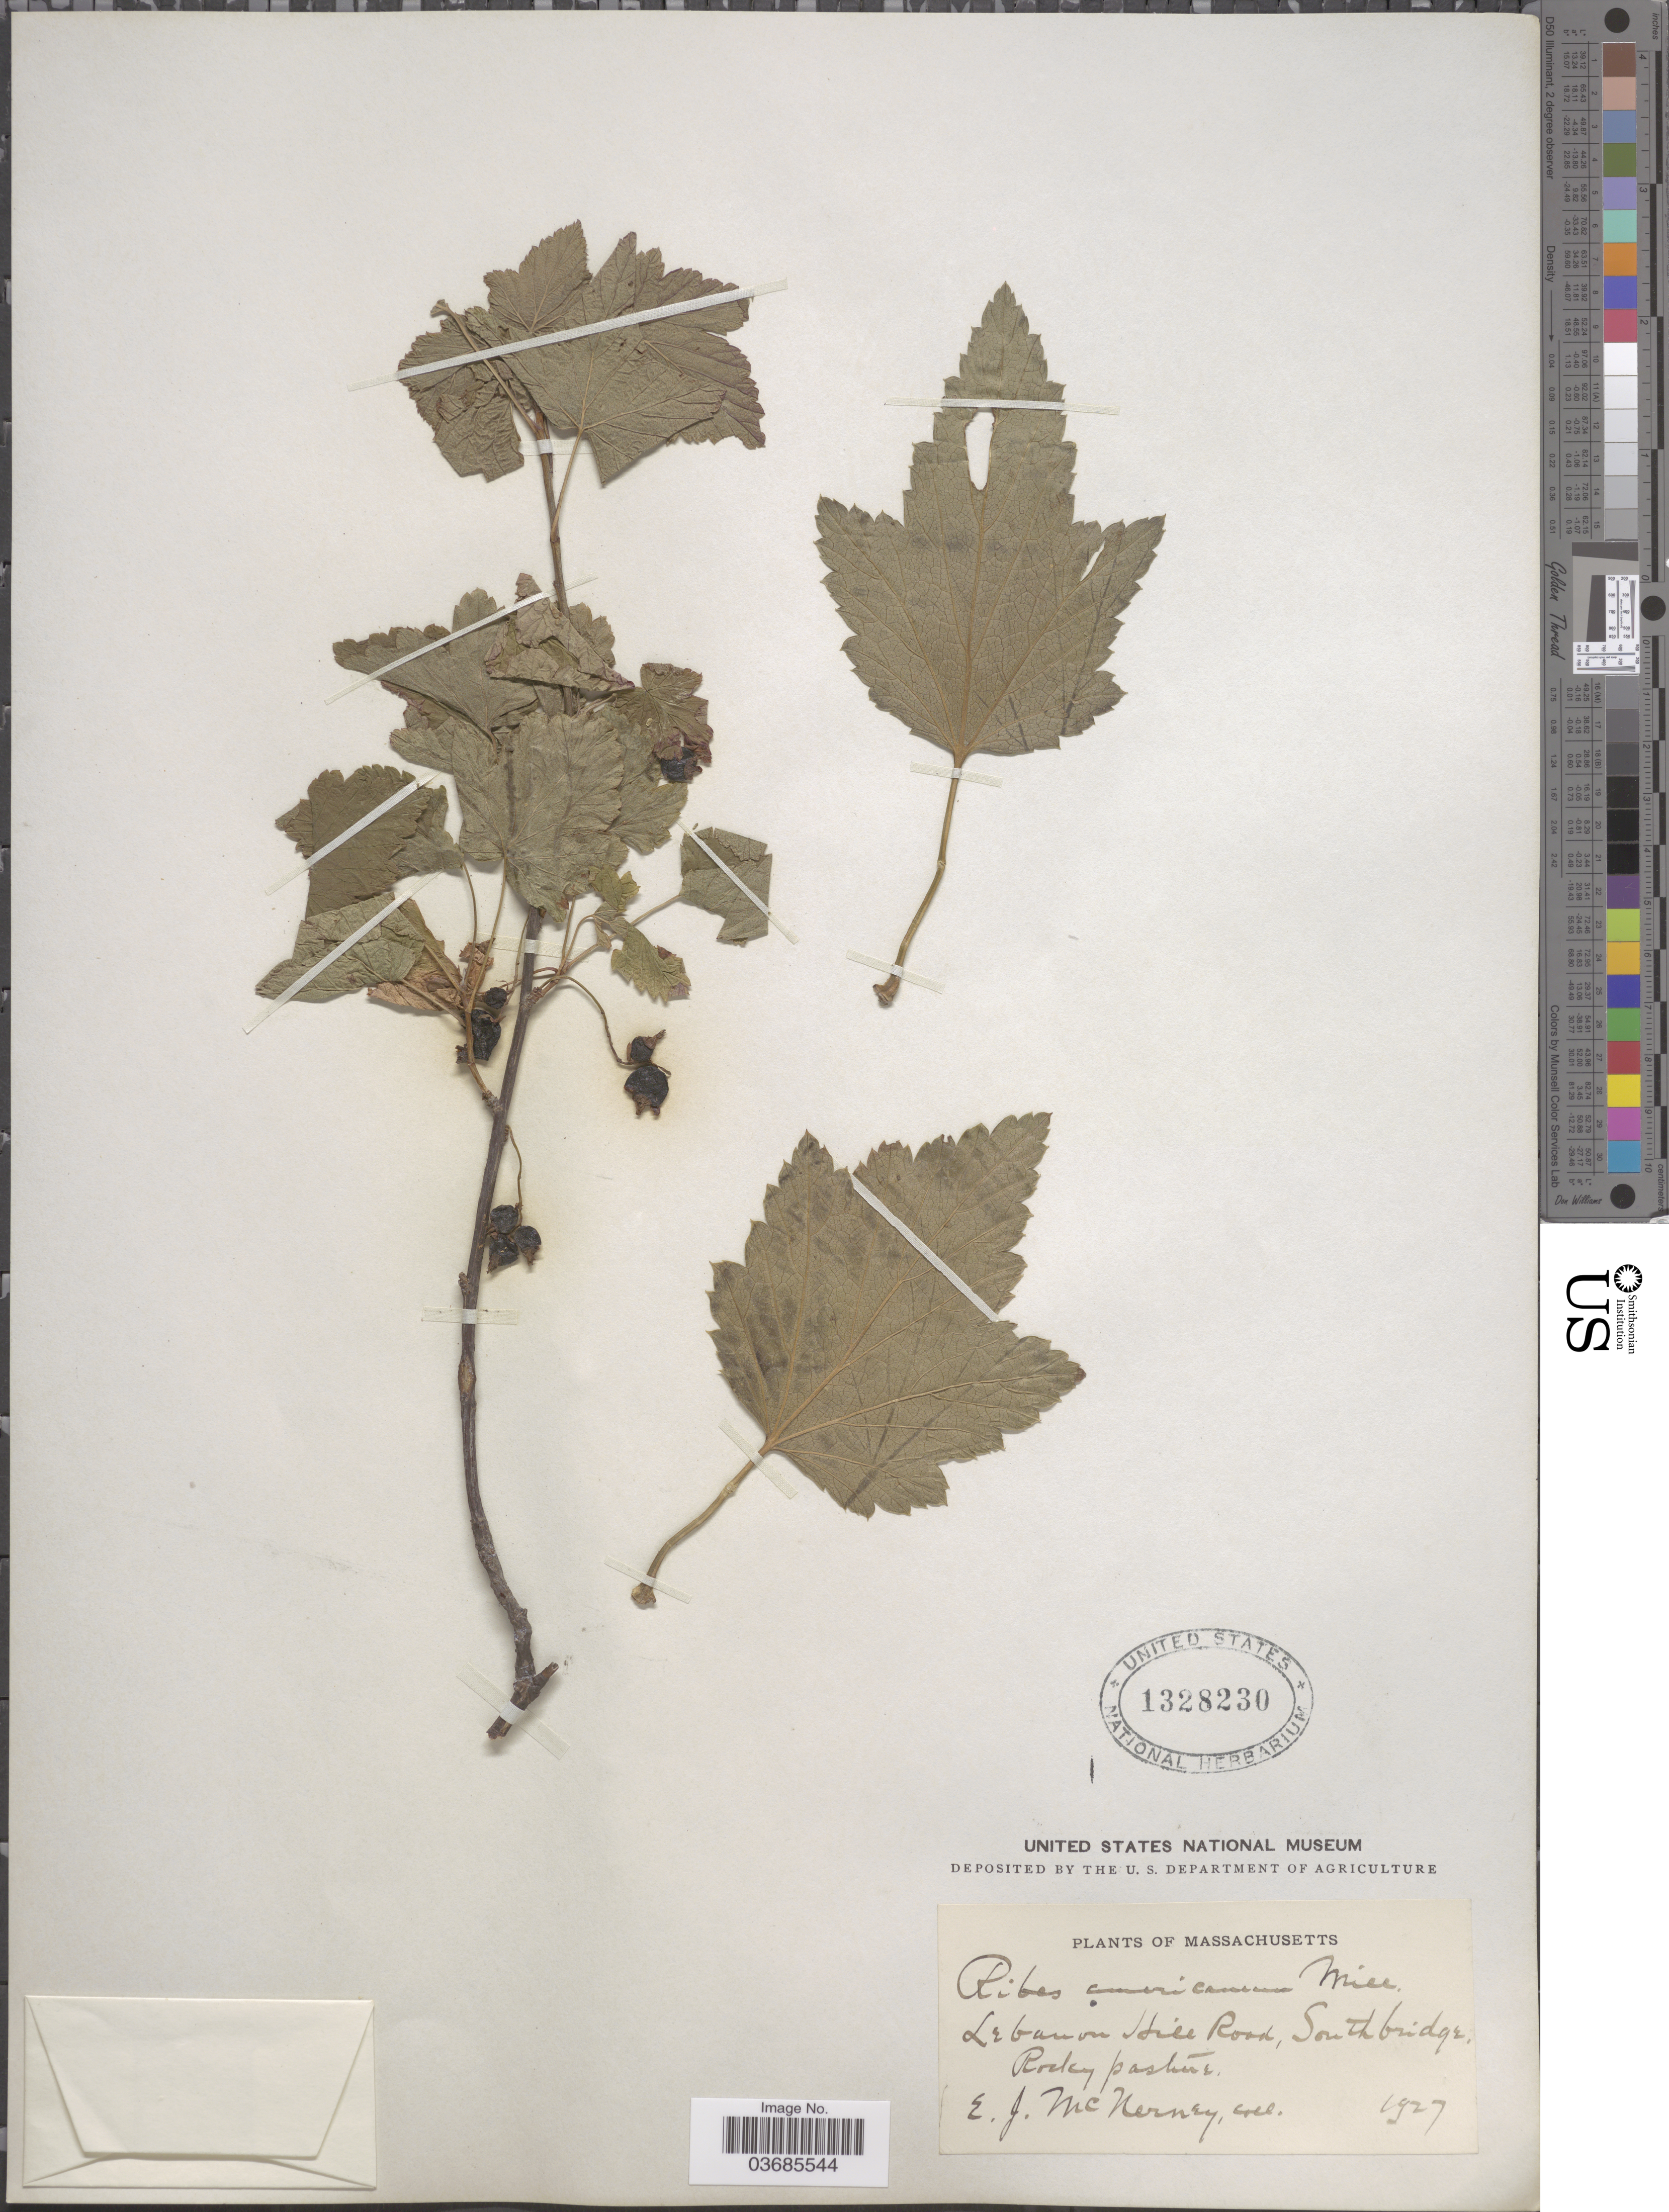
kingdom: Plantae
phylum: Tracheophyta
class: Magnoliopsida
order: Saxifragales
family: Grossulariaceae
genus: Ribes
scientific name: Ribes americanum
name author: Mill.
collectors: E. McKerney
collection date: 1927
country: United States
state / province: Massachusetts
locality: Lebanon Hill Road, South bridge, Rocky pasture.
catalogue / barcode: US 1328230